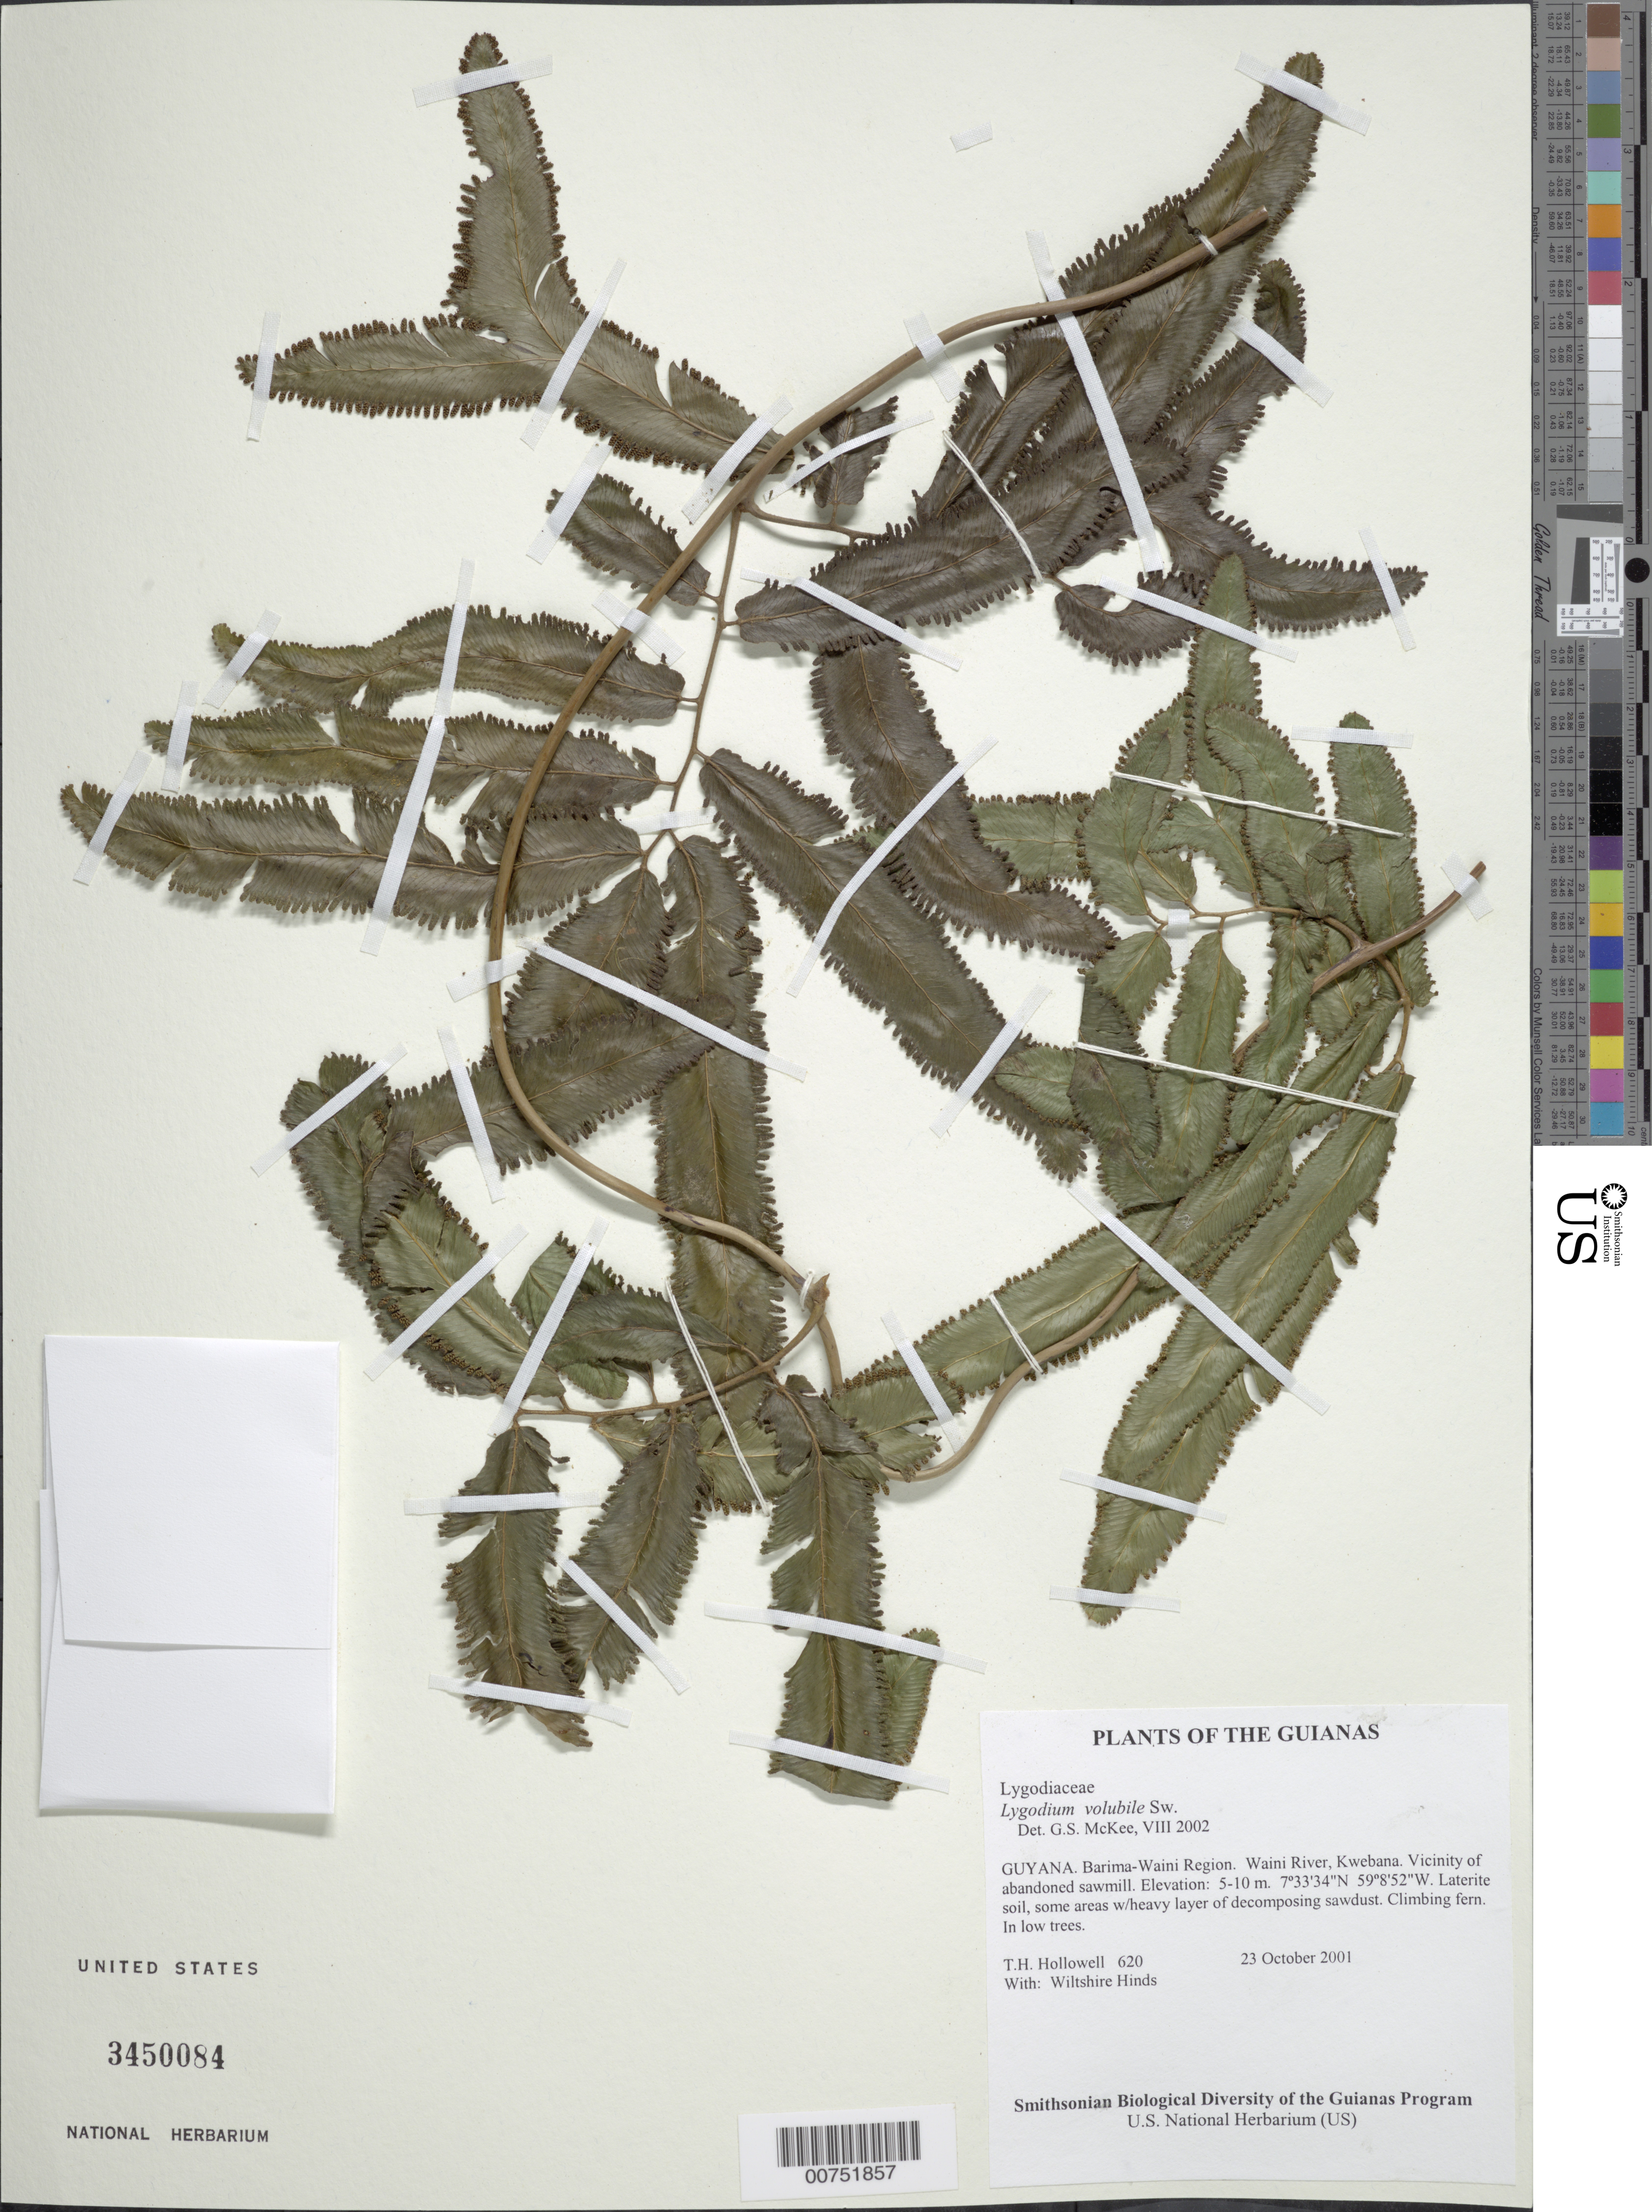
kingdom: Plantae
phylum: Tracheophyta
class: Polypodiopsida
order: Schizaeales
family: Lygodiaceae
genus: Lygodium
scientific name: Lygodium volubile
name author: Sw.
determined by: McKee, G. S., (US), NMNH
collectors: T. Hollowell & W. Hinds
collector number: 620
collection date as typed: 23 October 2001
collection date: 2001-10-23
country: Guyana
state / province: Barima-Waini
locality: Waini River, Kwebana. Vicinity of abandoned sawmill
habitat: Laterite soil, some areas w/heavy layer of decomposing sawdust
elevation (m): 5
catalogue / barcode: US 3450084